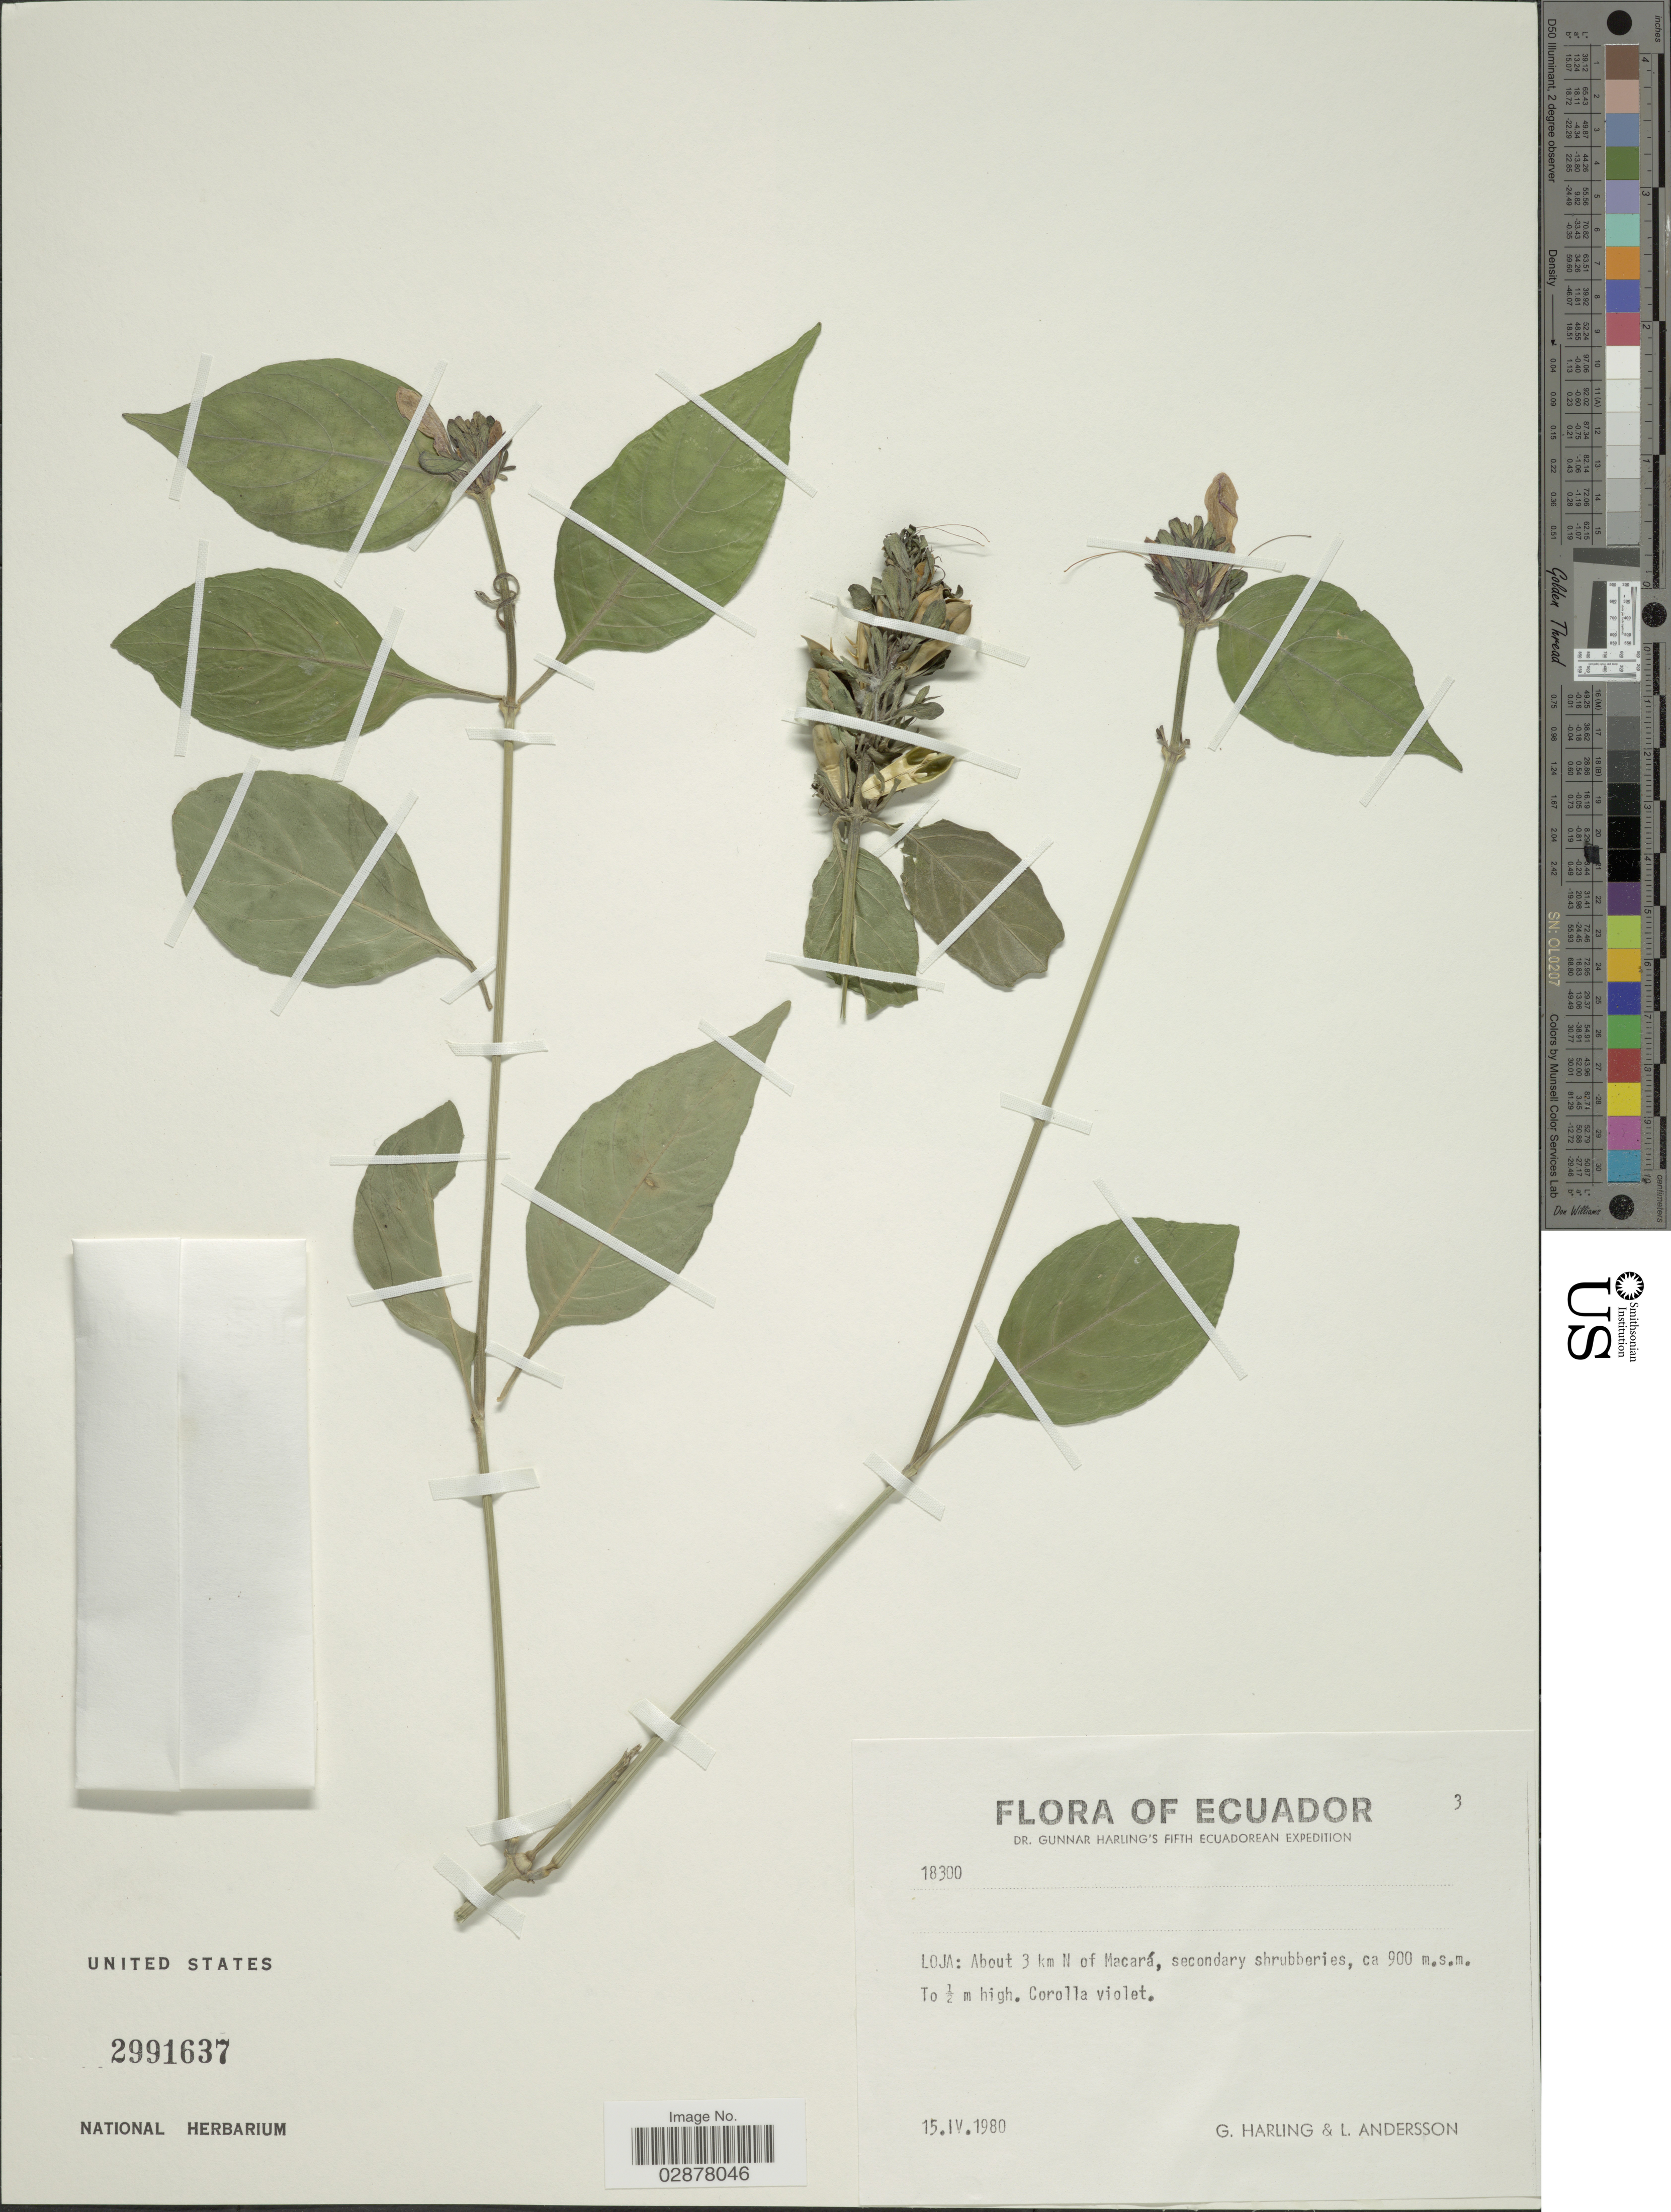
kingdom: Plantae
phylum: Tracheophyta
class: Magnoliopsida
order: Lamiales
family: Acanthaceae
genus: Justicia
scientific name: Justicia carthaginensis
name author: Jacq.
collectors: G. Harling & L. Andersson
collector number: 18300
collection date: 1980-04-15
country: Ecuador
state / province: Loja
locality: About 3 km N of Macará.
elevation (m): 900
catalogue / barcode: US 2991637